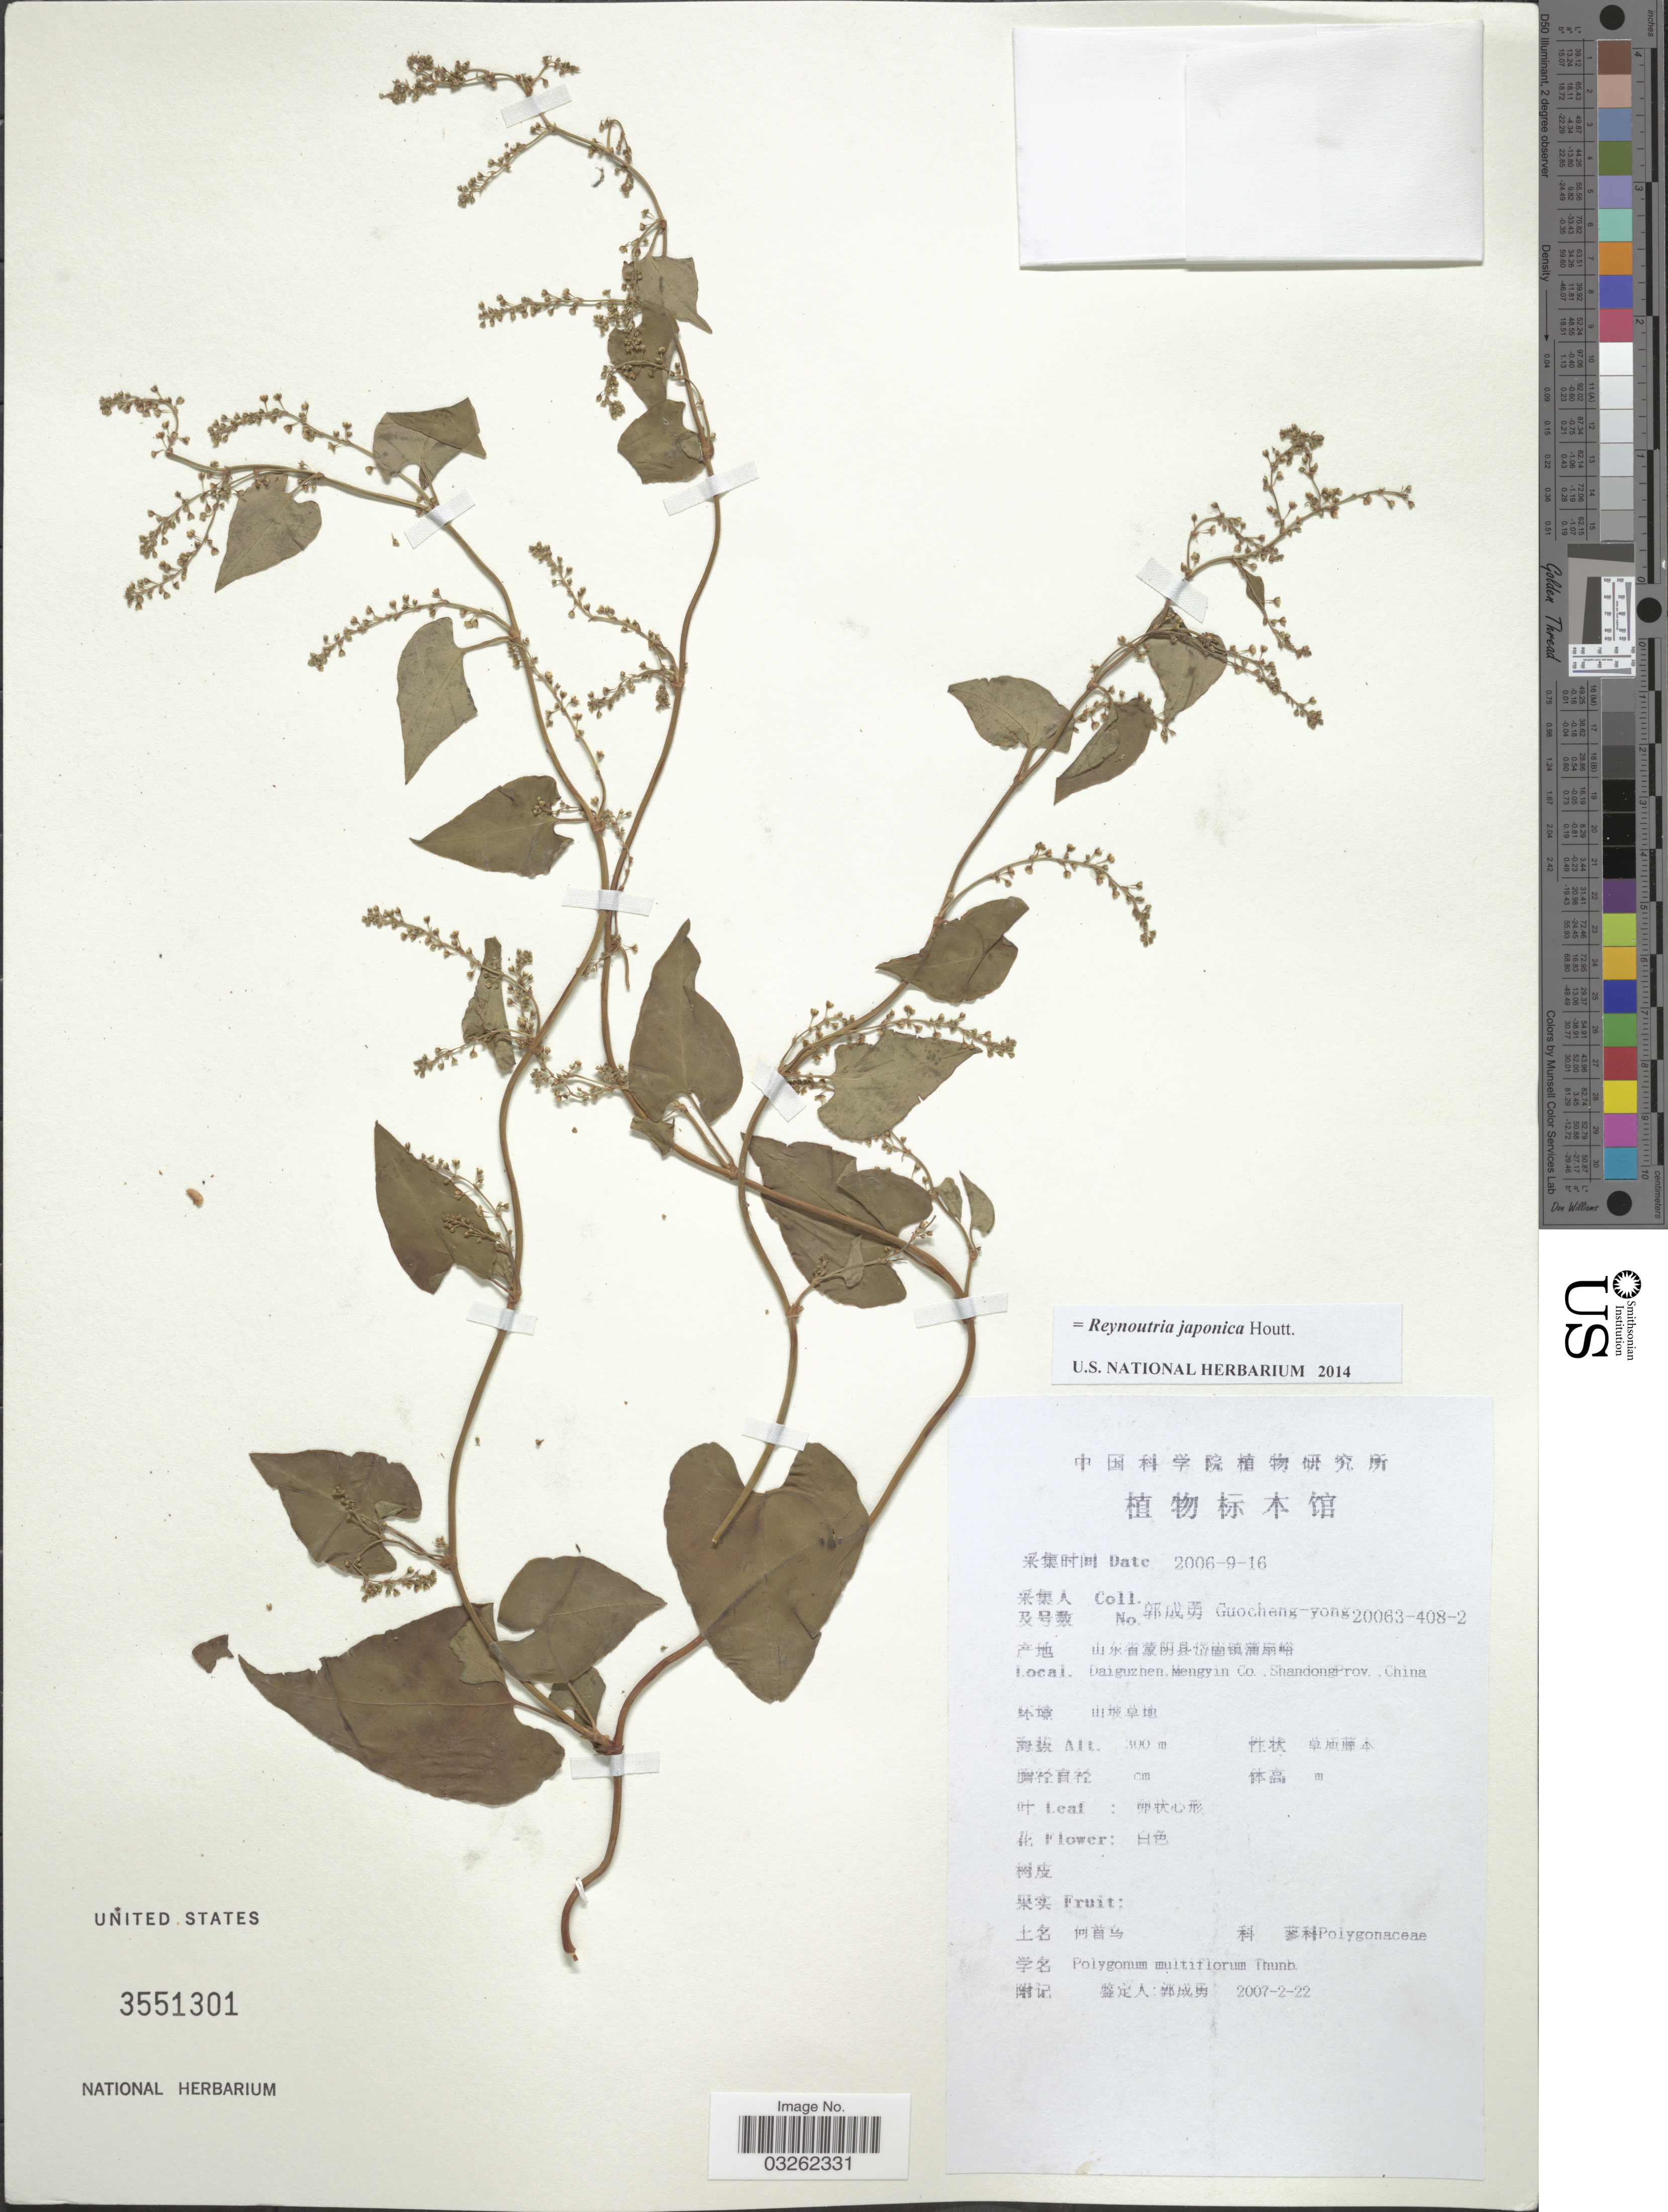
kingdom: Plantae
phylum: Tracheophyta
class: Magnoliopsida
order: Caryophyllales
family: Polygonaceae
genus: Reynoutria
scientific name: Reynoutria multiflora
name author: (Thunb.) Moldenke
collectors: Guo cheng-yong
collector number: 20063-408-2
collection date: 2006-09-16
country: China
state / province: Shandong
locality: Daiguzhen, Mengyin Co.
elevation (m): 300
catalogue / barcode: US 3551301